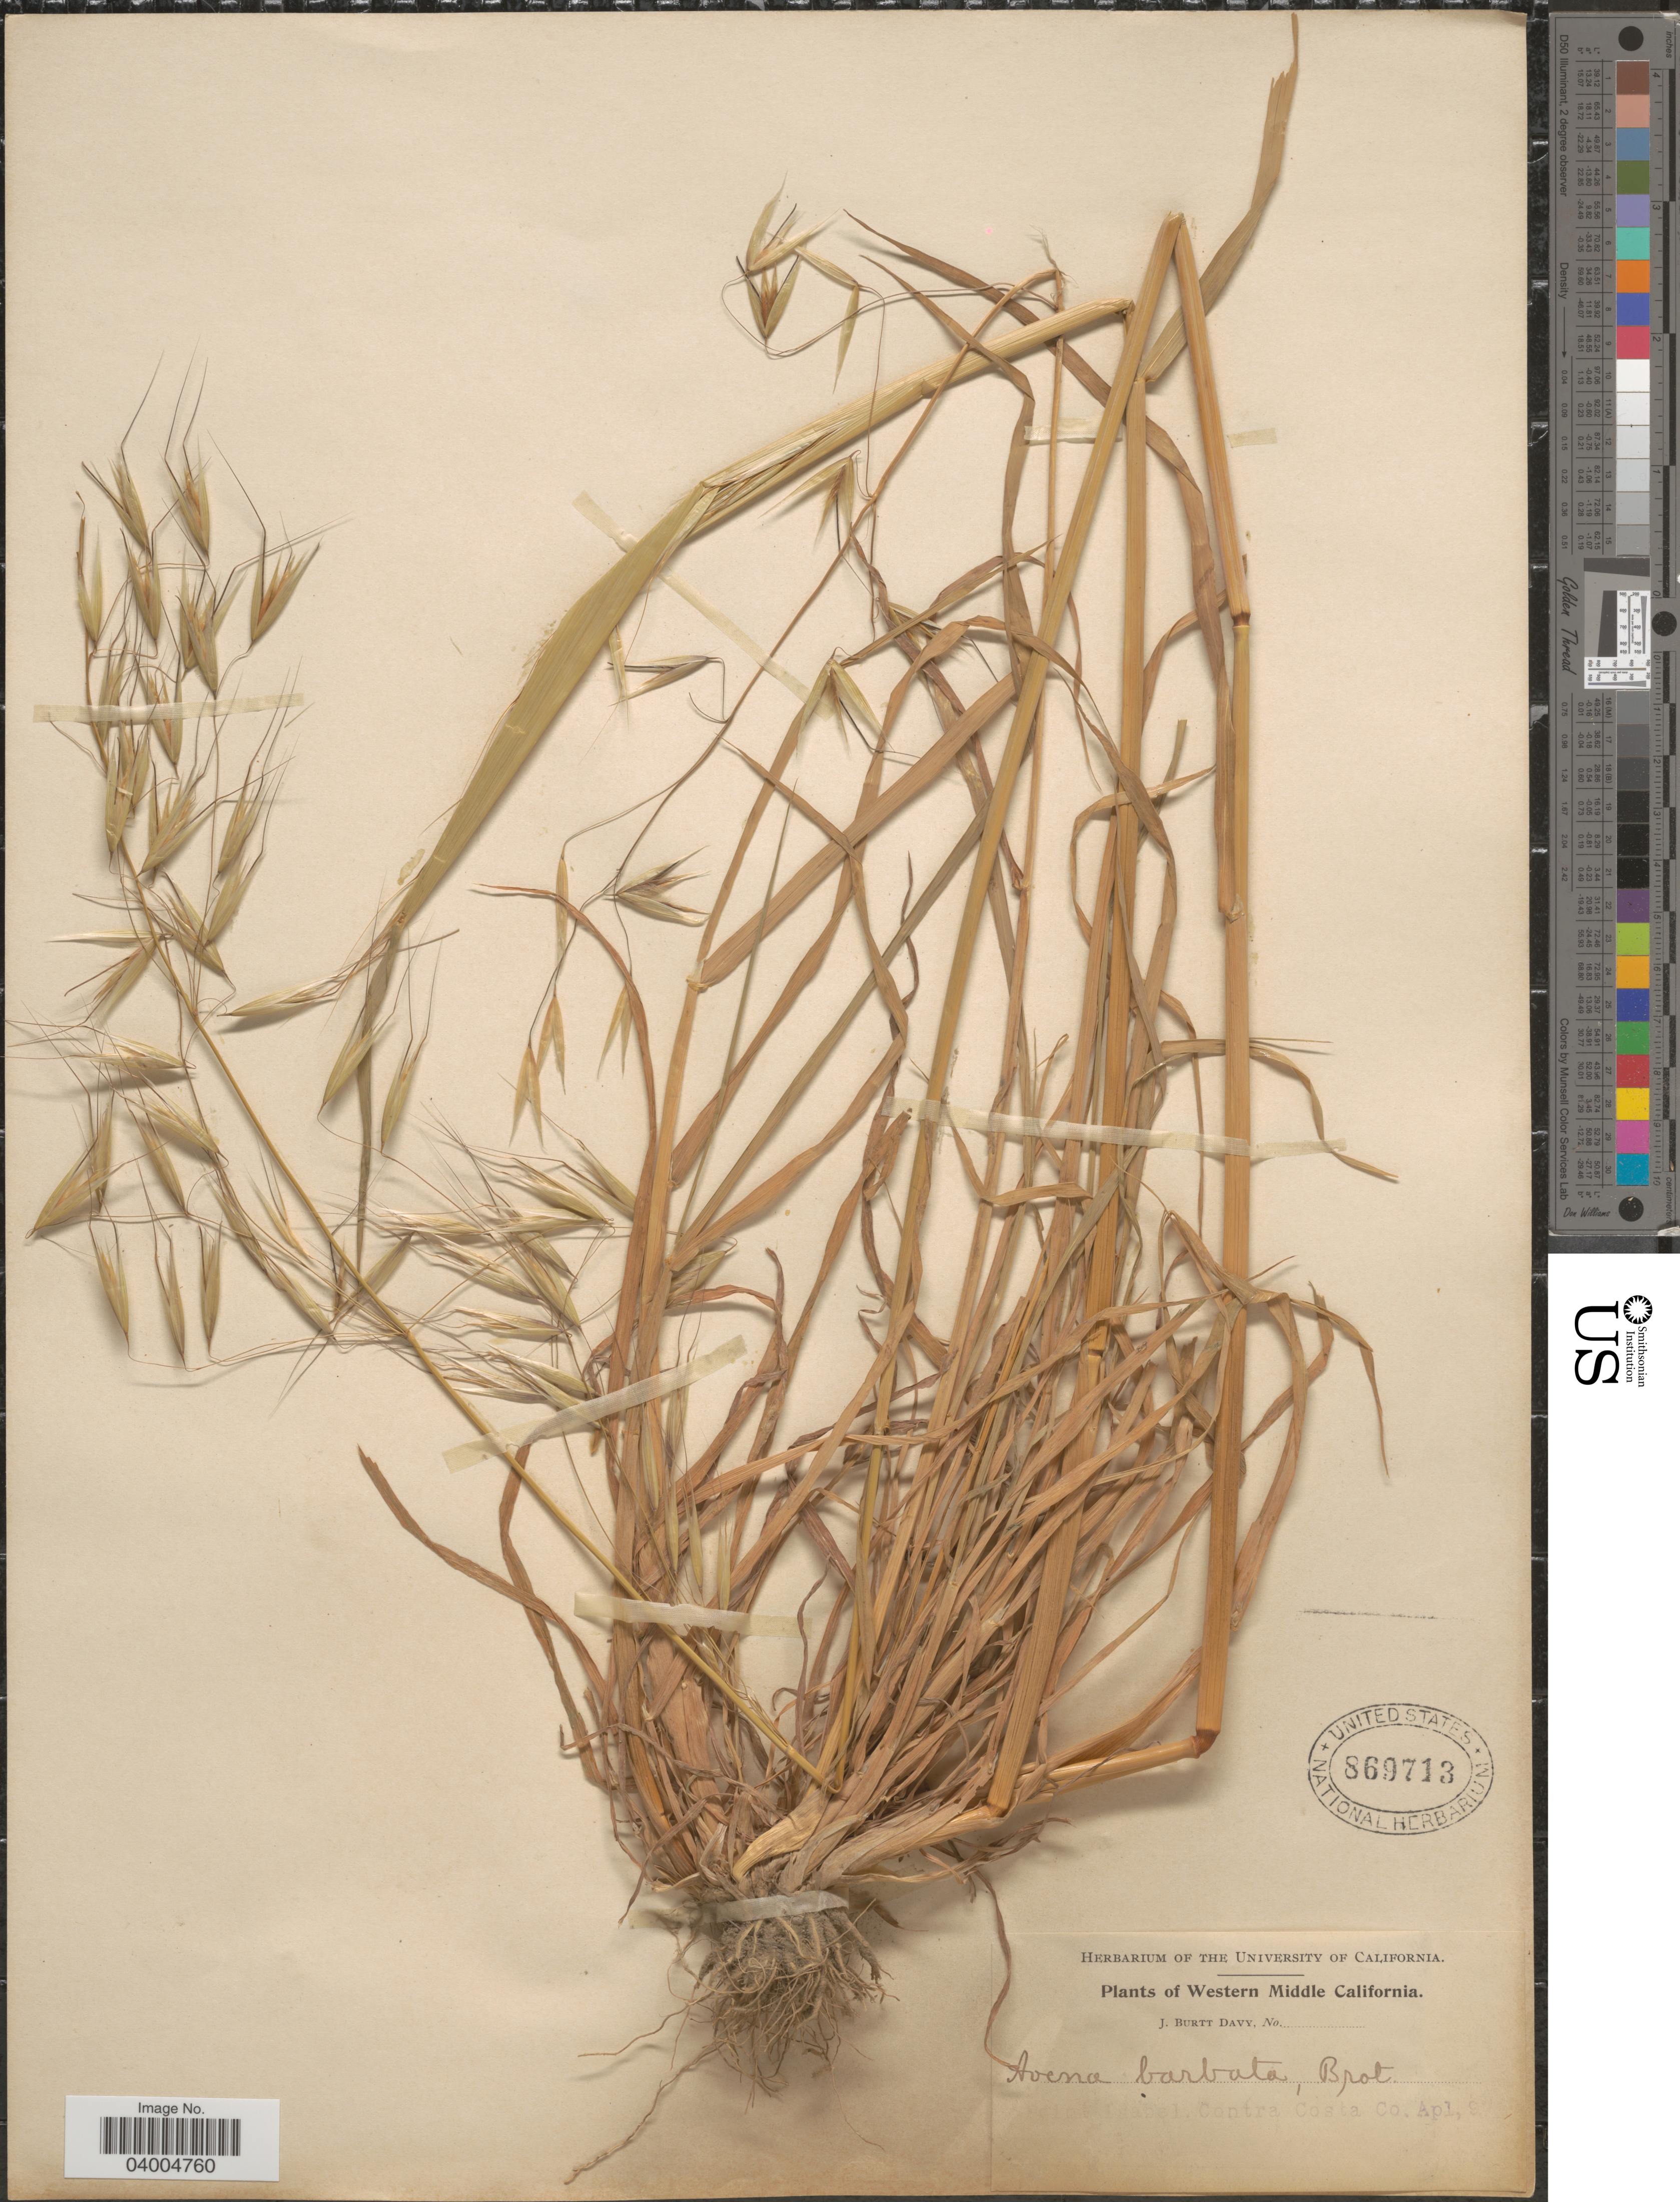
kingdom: Plantae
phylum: Tracheophyta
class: Liliopsida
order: Poales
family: Poaceae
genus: Avena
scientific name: Avena barbata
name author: Pott ex Link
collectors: J. Burtt Davy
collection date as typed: Transcribed d/m/y: /4/9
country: United States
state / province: California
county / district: Contra Costa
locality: Western Middle California. [illegible text]. Contra Costa Co.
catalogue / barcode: US 869713